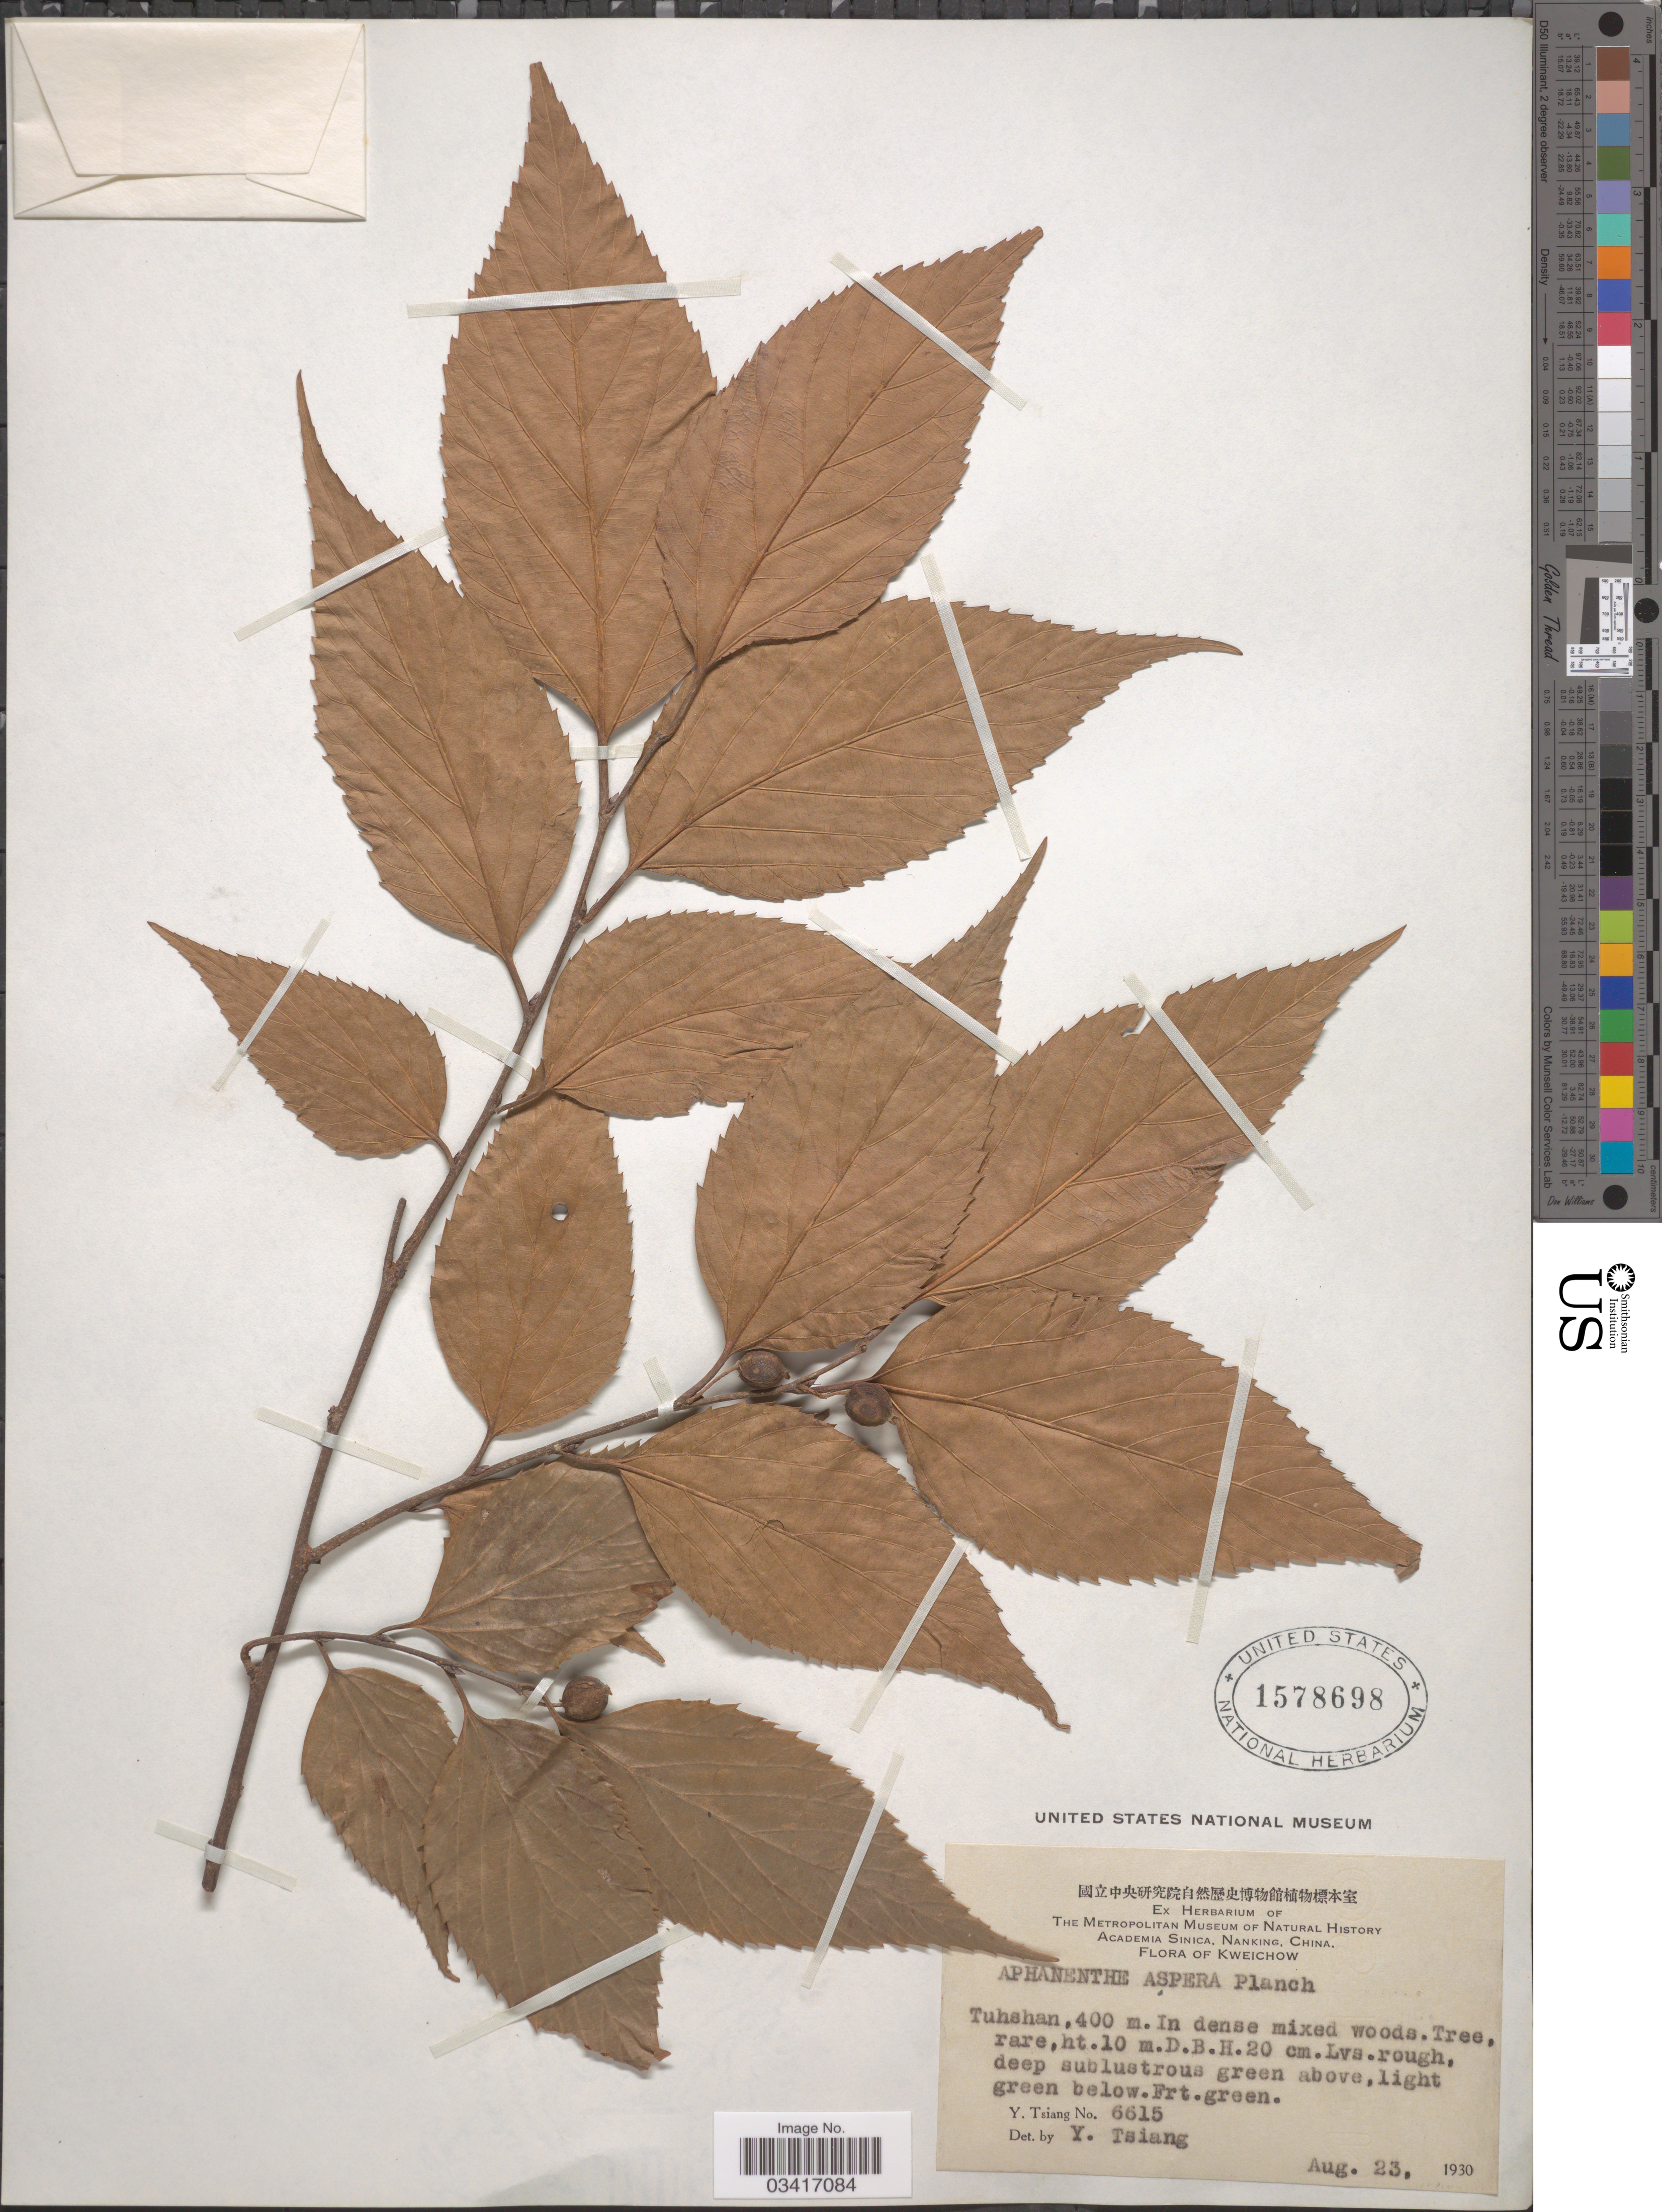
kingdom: Plantae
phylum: Tracheophyta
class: Magnoliopsida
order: Rosales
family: Cannabaceae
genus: Aphananthe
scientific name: Aphananthe aspera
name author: Planch.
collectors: Y. Tsiang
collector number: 6615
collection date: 1930-08-23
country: China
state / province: Guizhou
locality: Kweichow.Tuhshan.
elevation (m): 400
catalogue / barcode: US 1578698